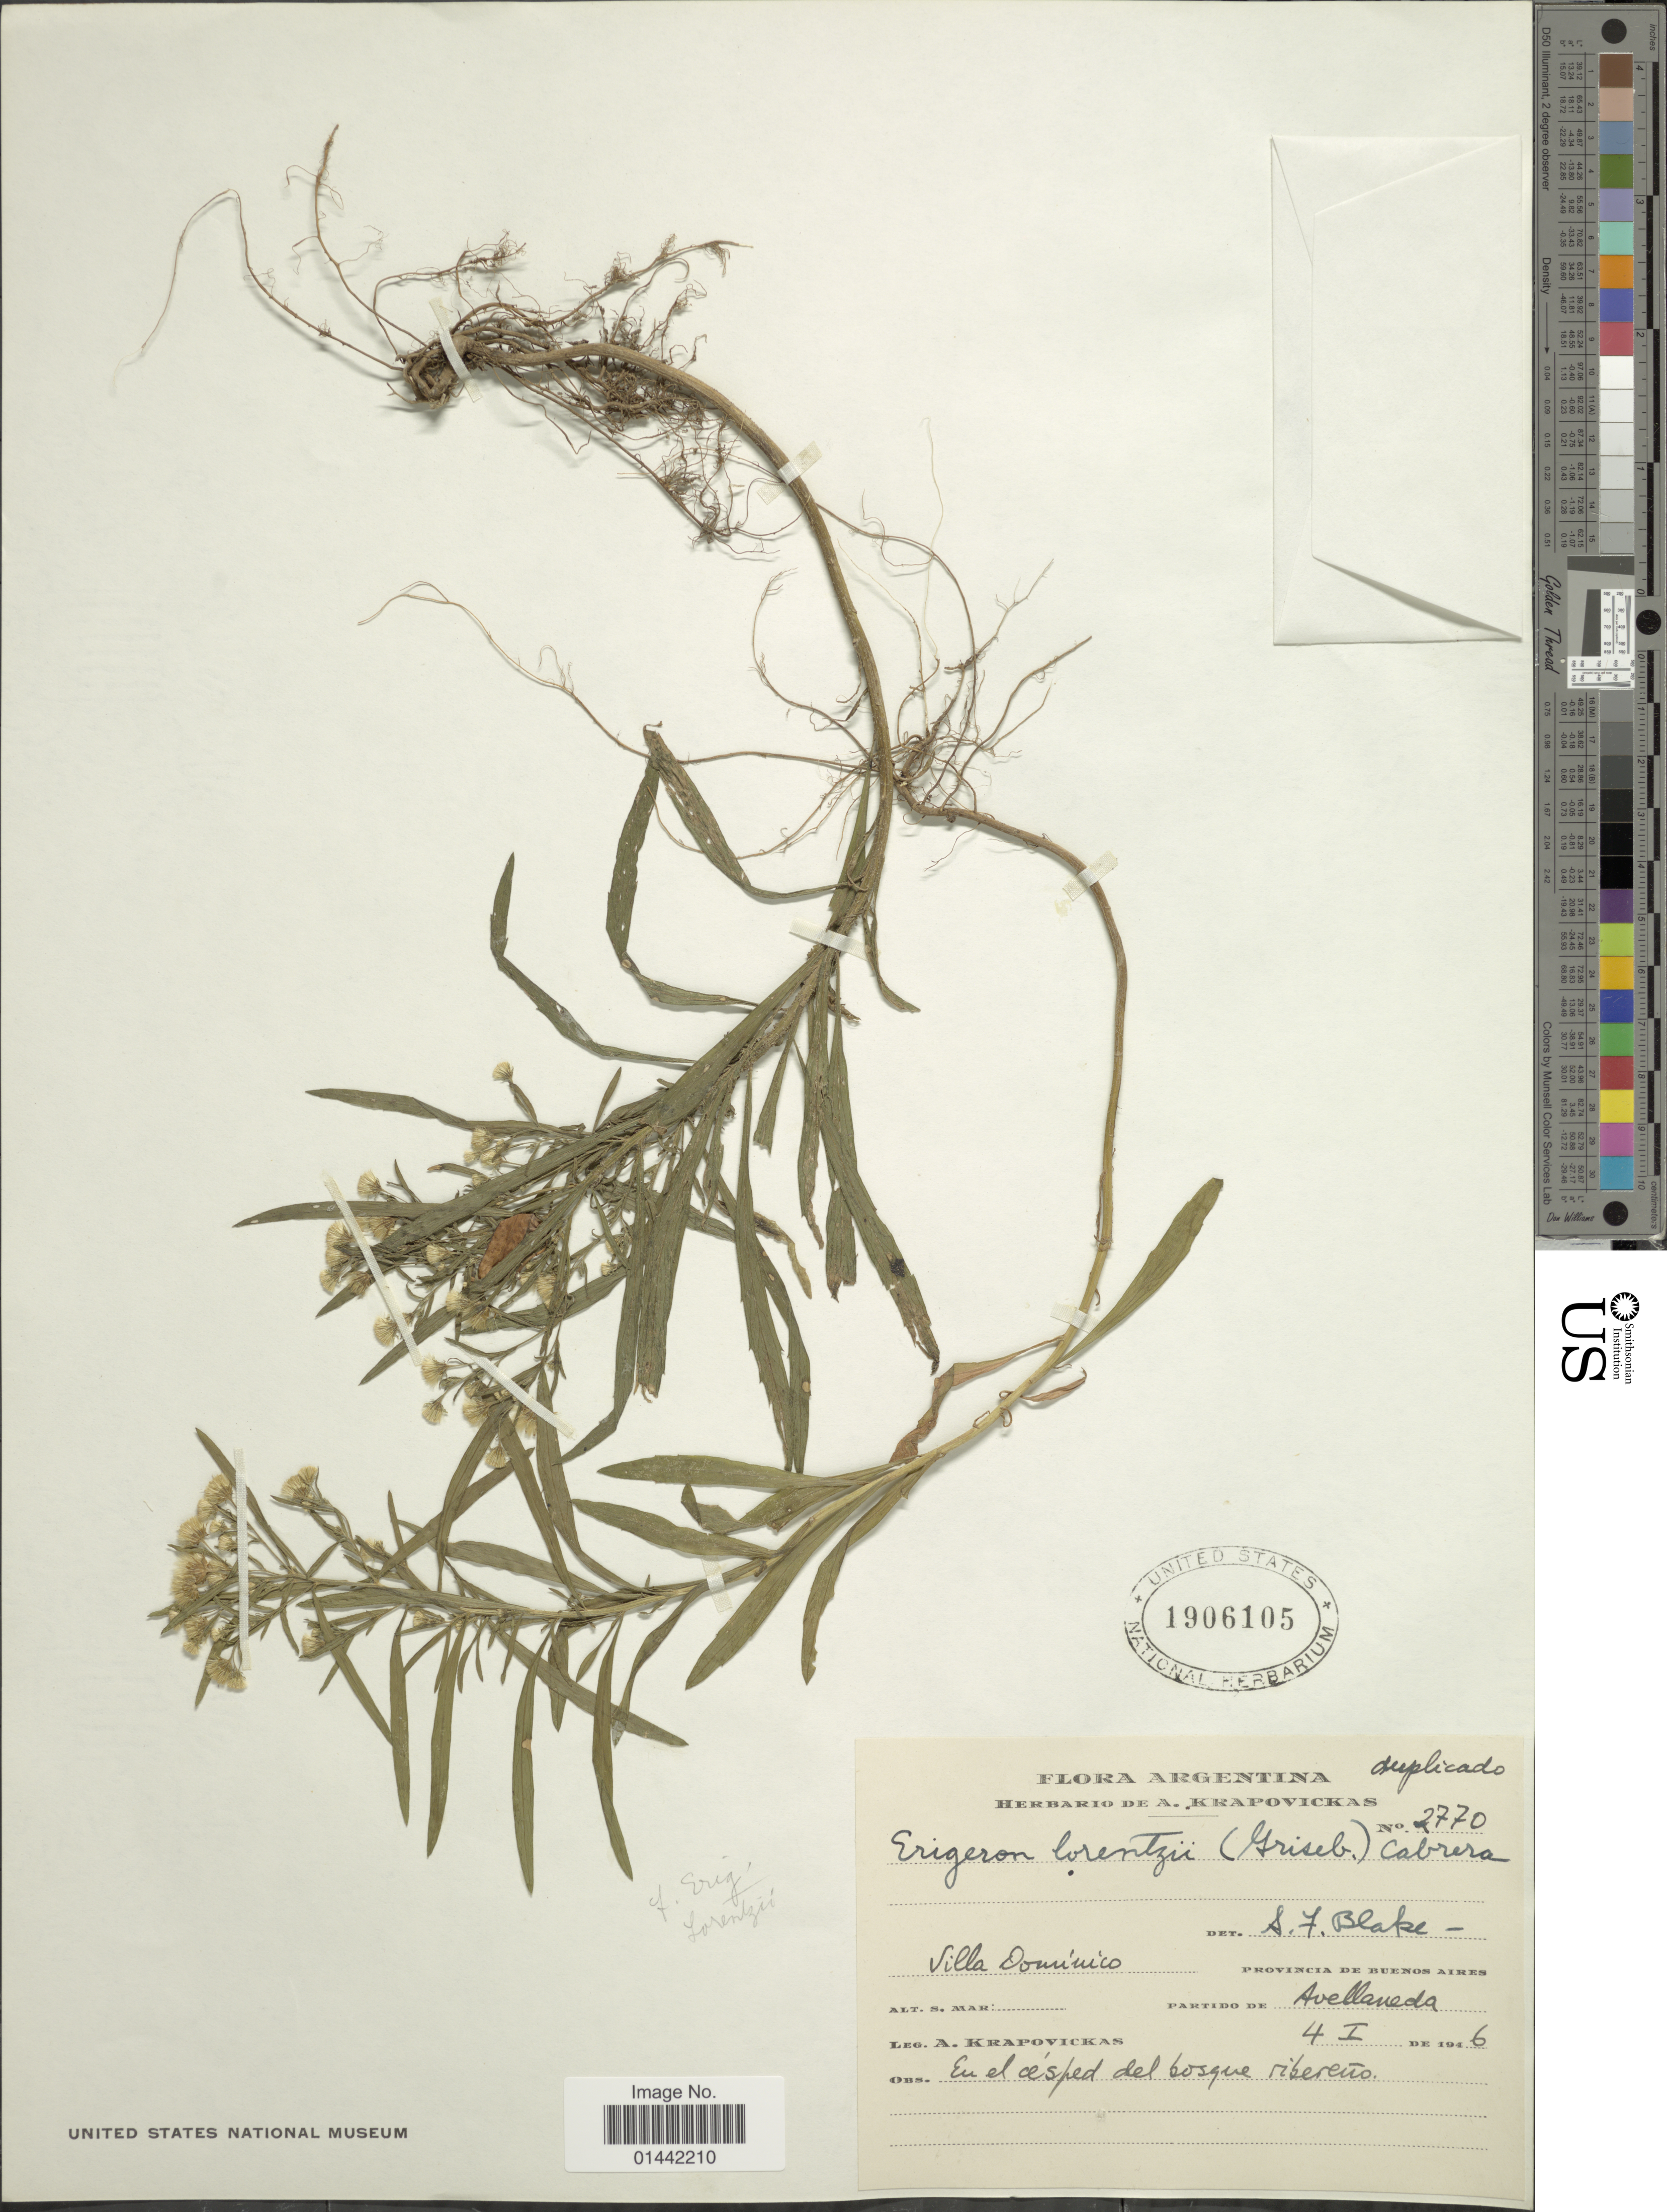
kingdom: Plantae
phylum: Tracheophyta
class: Magnoliopsida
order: Asterales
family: Asteraceae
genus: Erigeron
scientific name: Erigeron lorentzii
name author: (Griseb.) Cabrera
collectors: A. Krapovickas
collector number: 2770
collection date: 1946-01-04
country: Argentina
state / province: Buenos Aires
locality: Villa Dominico, Eu el cesped del bosque ribereño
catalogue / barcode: US 1906105